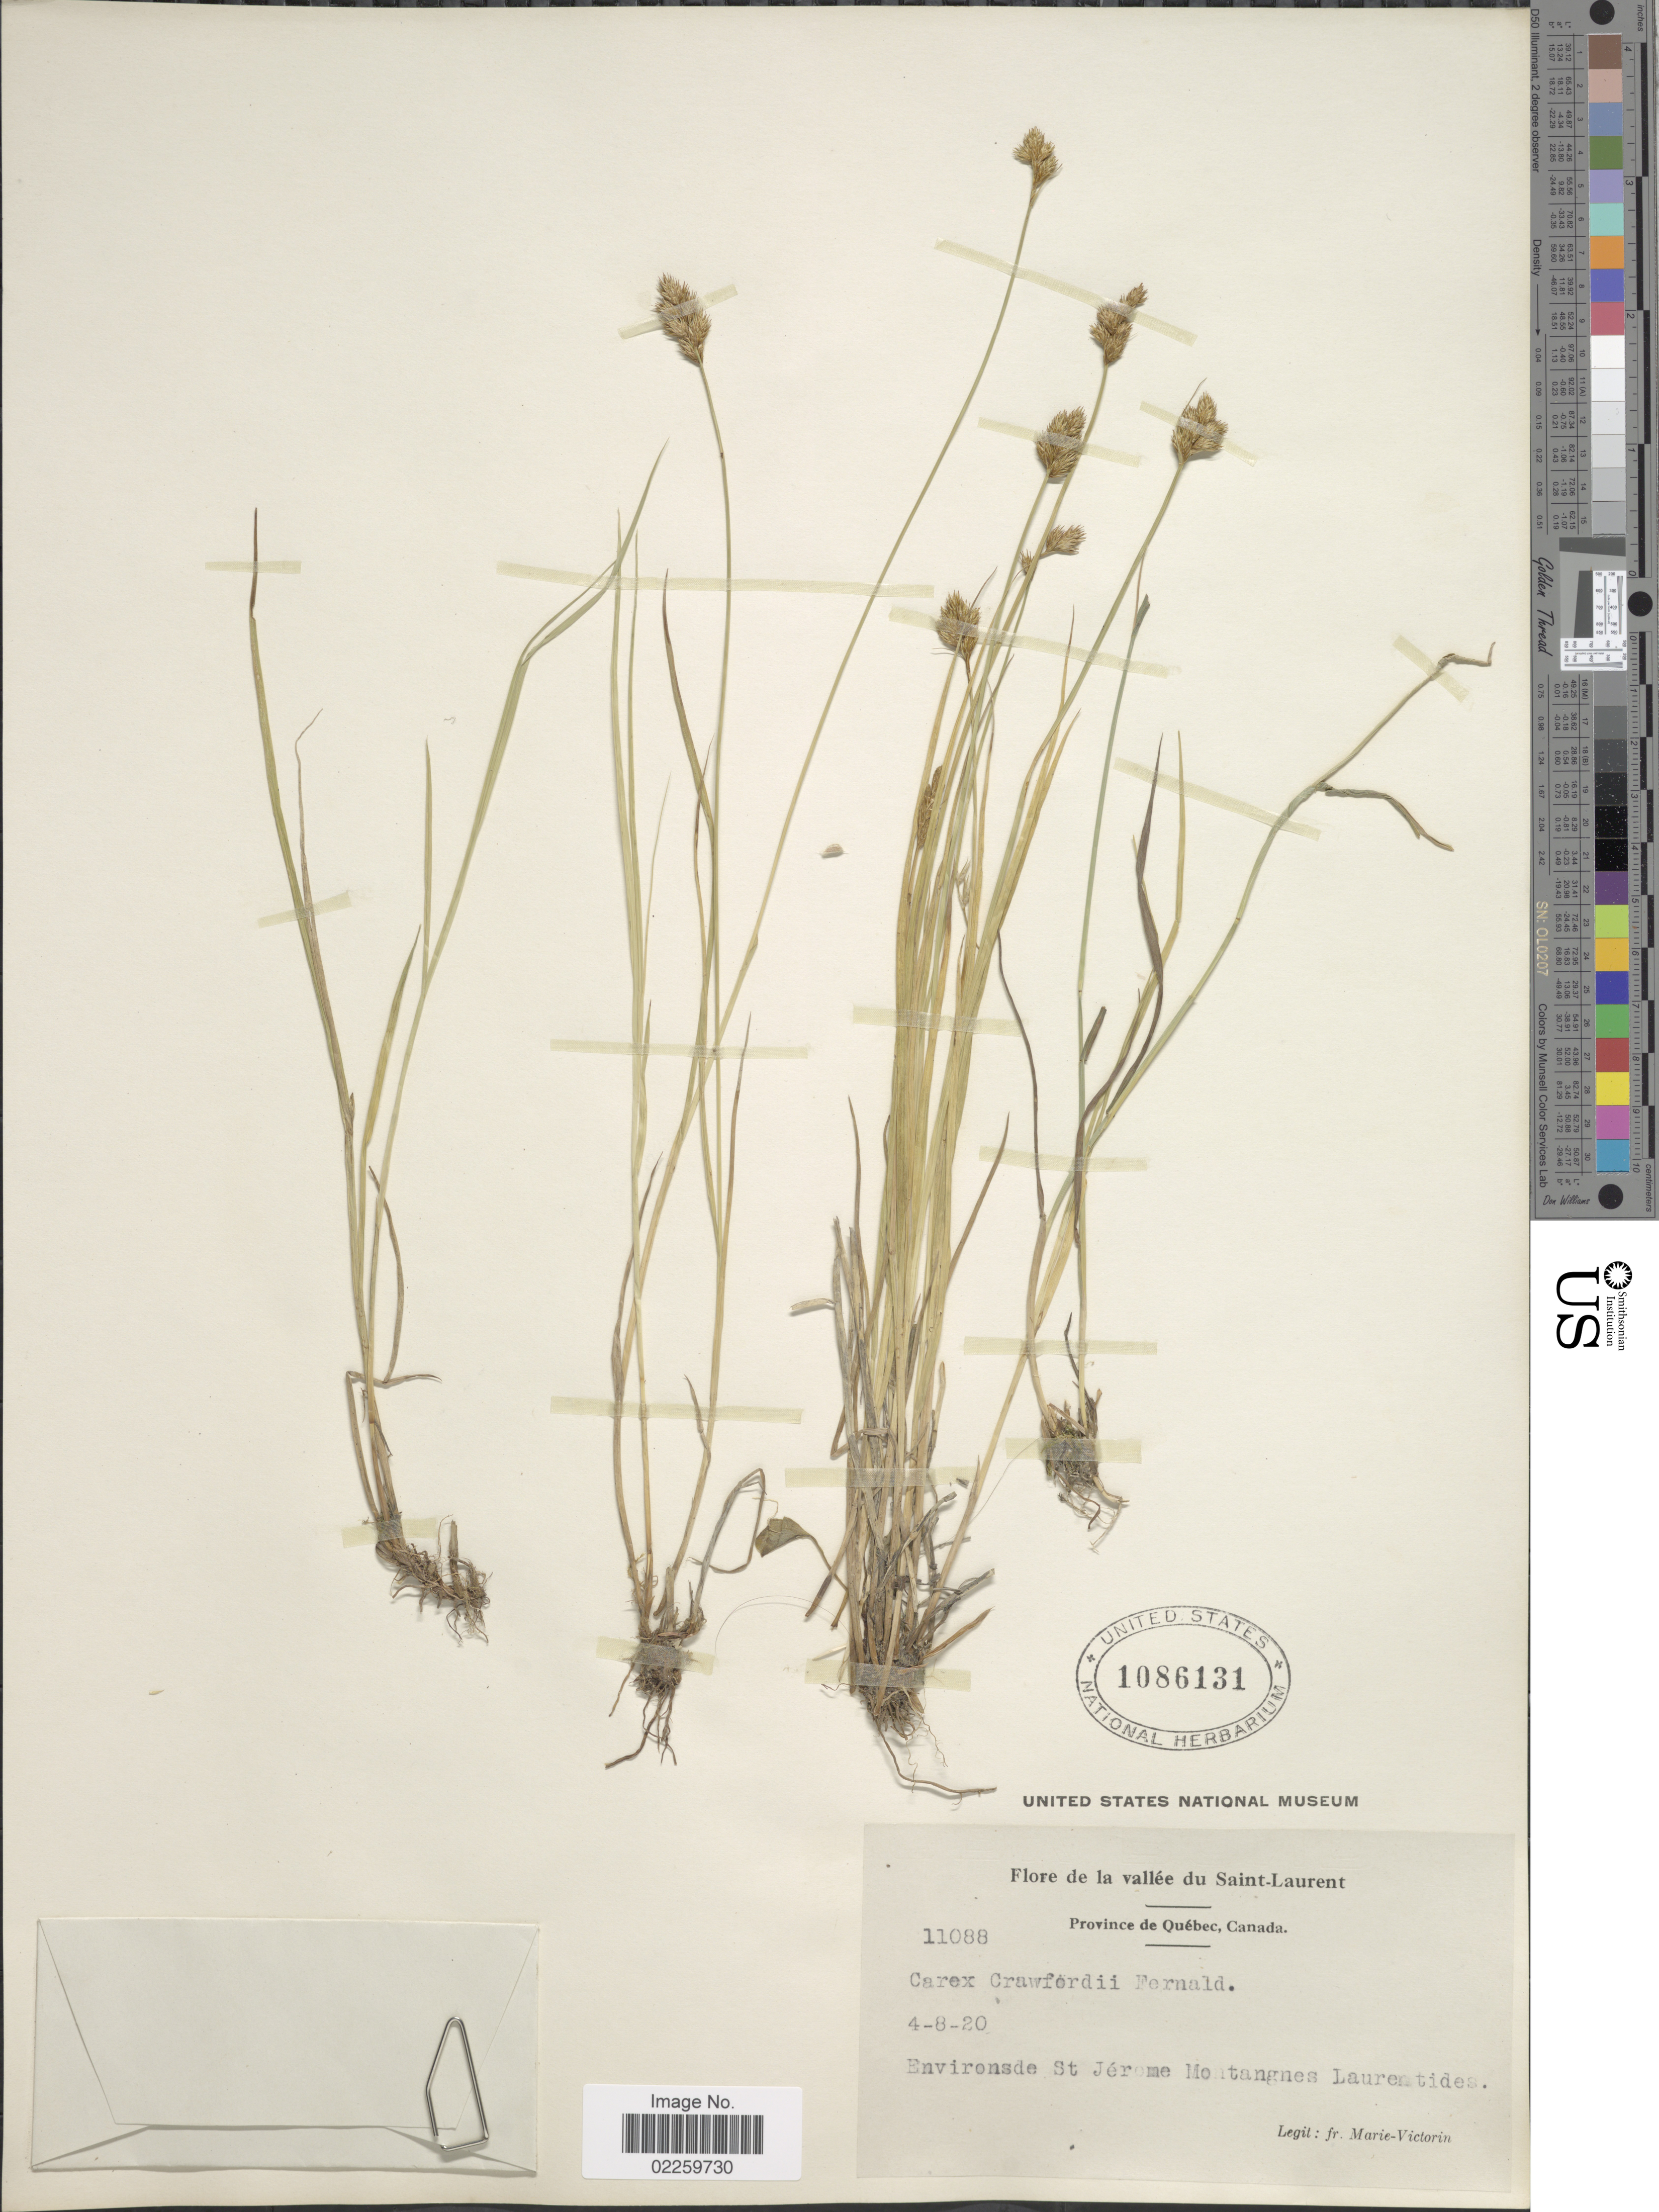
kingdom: Plantae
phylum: Tracheophyta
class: Liliopsida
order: Poales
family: Cyperaceae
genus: Carex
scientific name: Carex crawfordii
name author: Fernald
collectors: F. Marie-Victorin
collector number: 11088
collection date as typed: Transcribed d/m/y: 4/8/20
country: Canada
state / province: Quebec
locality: De la vallee du Saint-Laurent, Environsde St Jerome Montangnes Laurentides.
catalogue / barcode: US 1086131